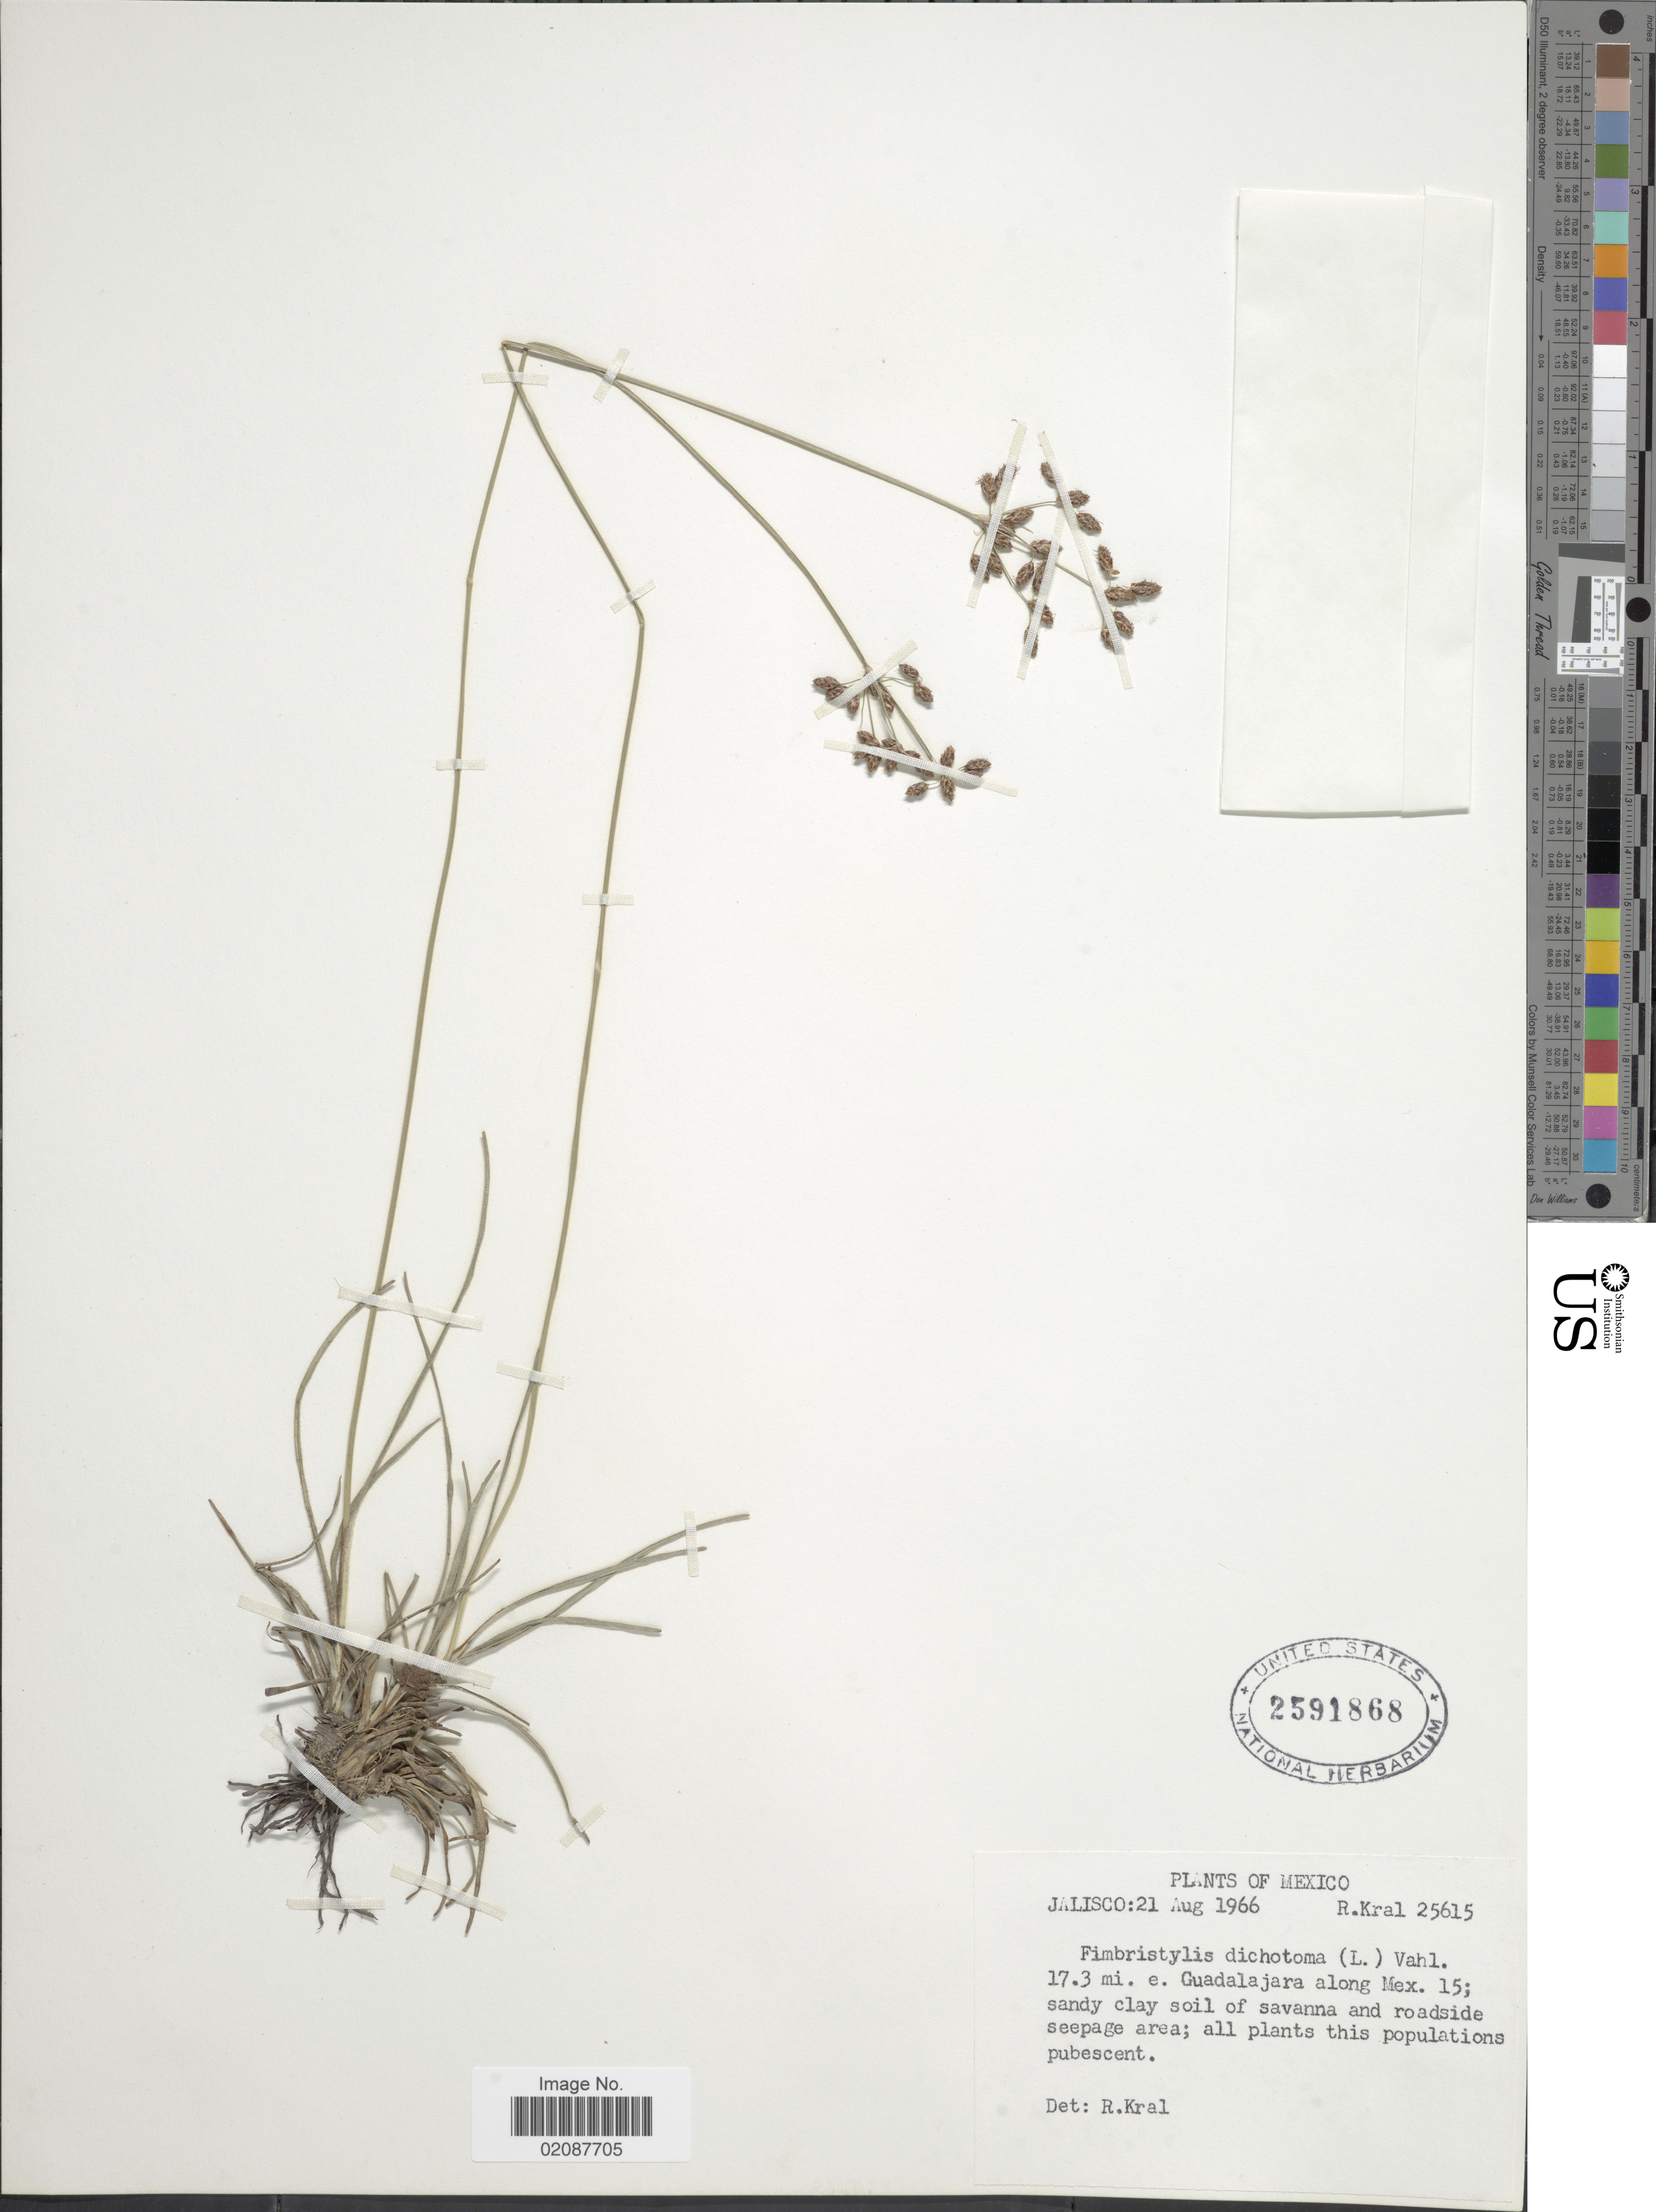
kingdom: Plantae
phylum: Tracheophyta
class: Liliopsida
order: Poales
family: Cyperaceae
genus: Fimbristylis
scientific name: Fimbristylis dichotoma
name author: (L.) Vahl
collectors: R. Kral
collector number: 25615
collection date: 1966-08-21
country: Mexico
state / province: Jalisco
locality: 17.3 mi. e. Guadalajara along Mex. 15; roadside.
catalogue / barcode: US 2591868